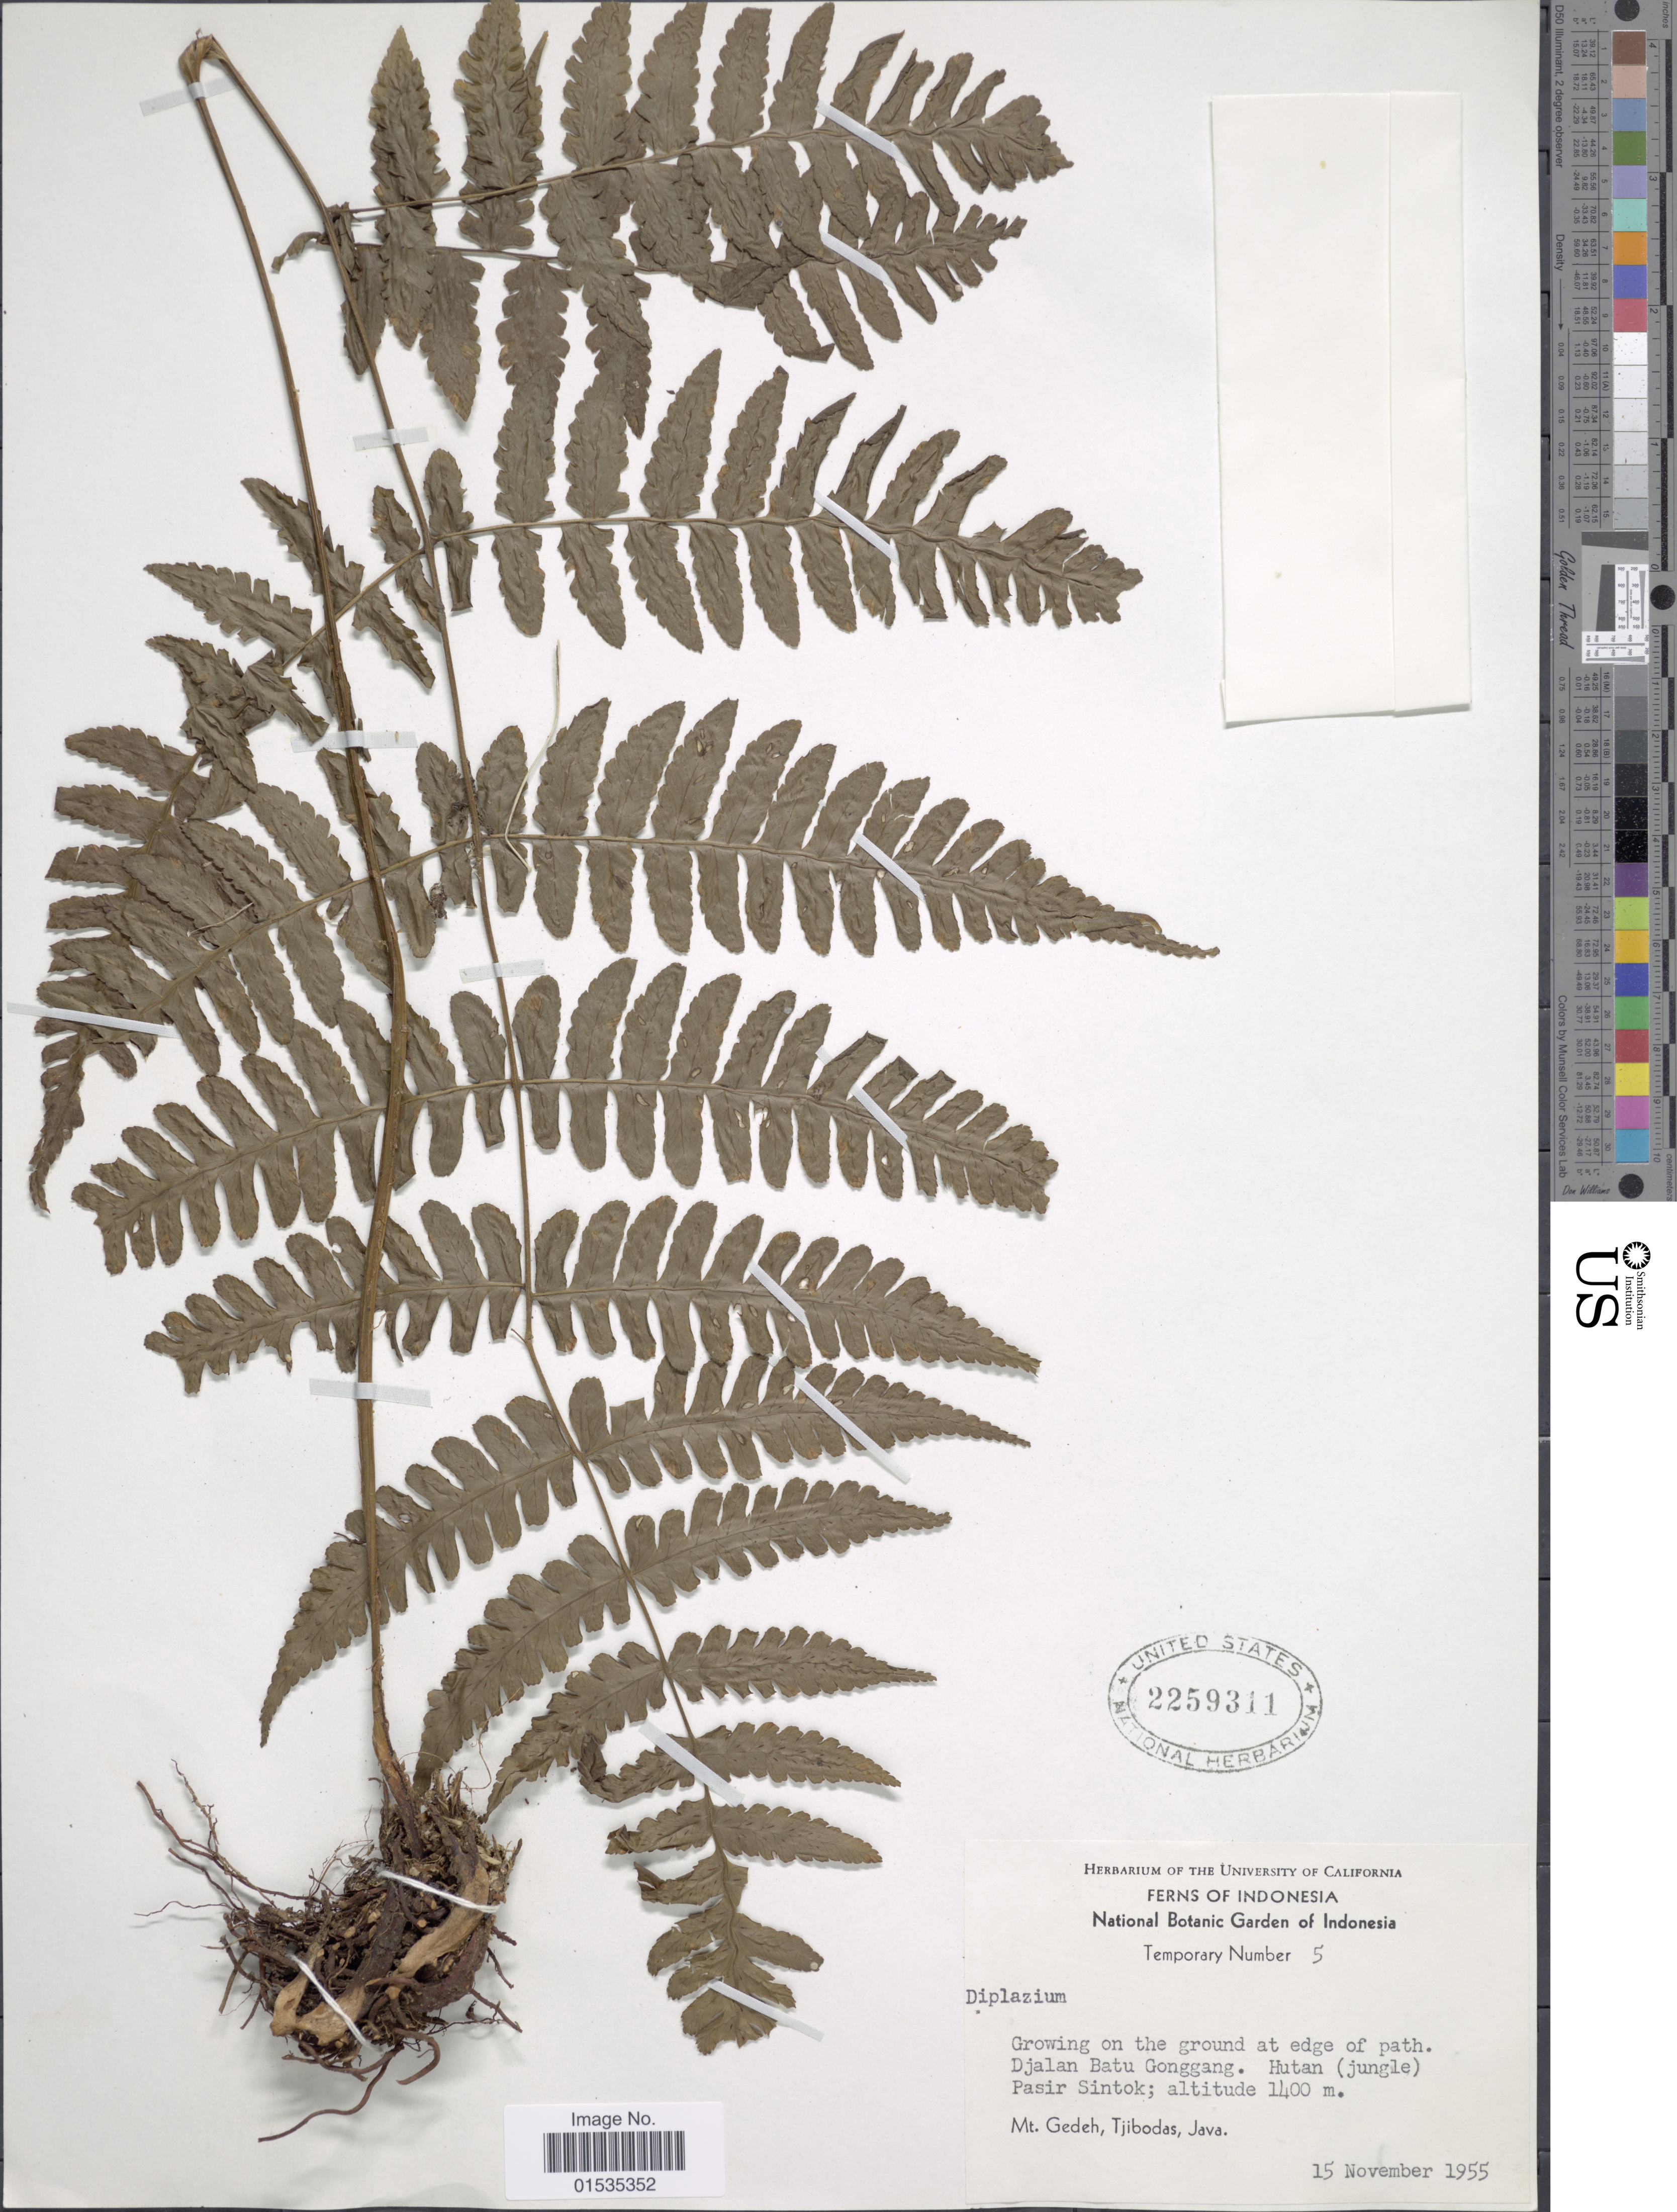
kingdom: Plantae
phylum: Tracheophyta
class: Polypodiopsida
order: Polypodiales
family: Athyriaceae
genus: Diplazium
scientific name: Diplazium sp.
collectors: National Botanic Garden of Indonesia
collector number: Temporary Number 5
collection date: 1955-11-15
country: Indonesia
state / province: Java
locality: Mt. Gedeh, Tjibodas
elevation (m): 1400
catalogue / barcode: US 2259311